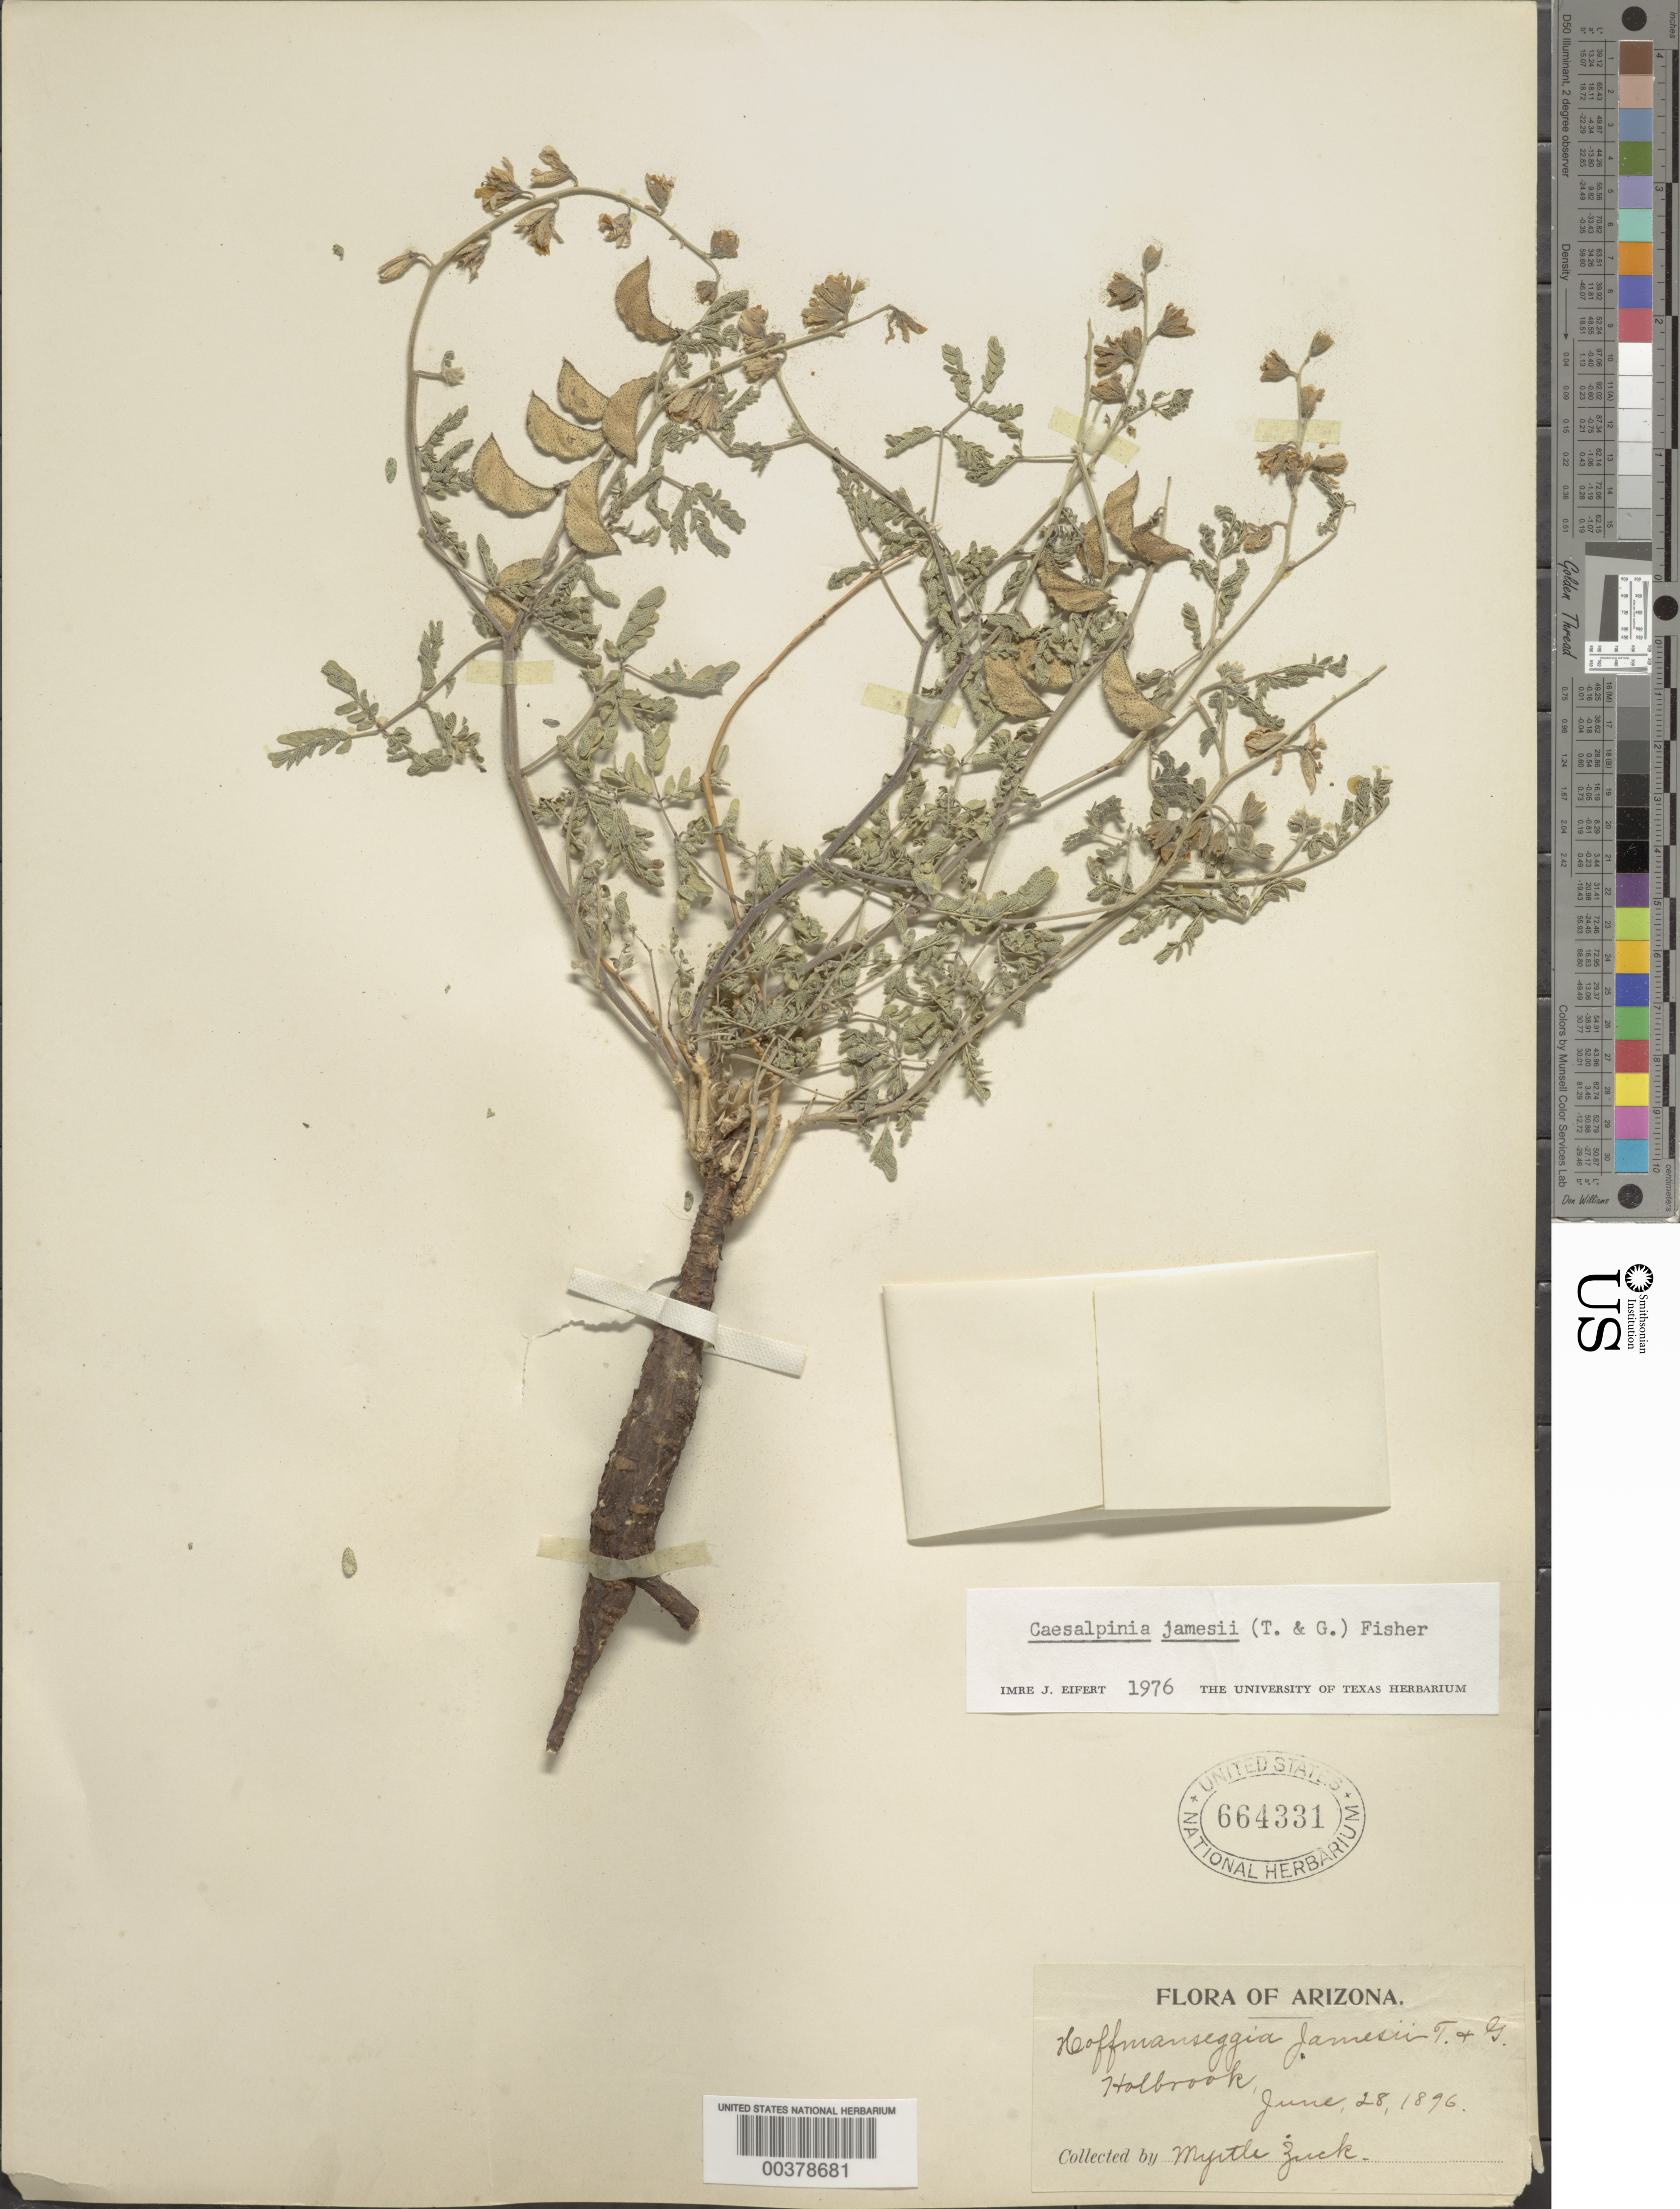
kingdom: Plantae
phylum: Tracheophyta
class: Magnoliopsida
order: Fabales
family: Fabaceae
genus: Pomaria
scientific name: Pomaria jamesii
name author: (Torr. & A. Gray) Walp.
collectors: M. Zuck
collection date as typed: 28 Jun 1896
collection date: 1896-06-28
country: United States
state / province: Arizona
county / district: Navajo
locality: Holbrook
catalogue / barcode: US 664331